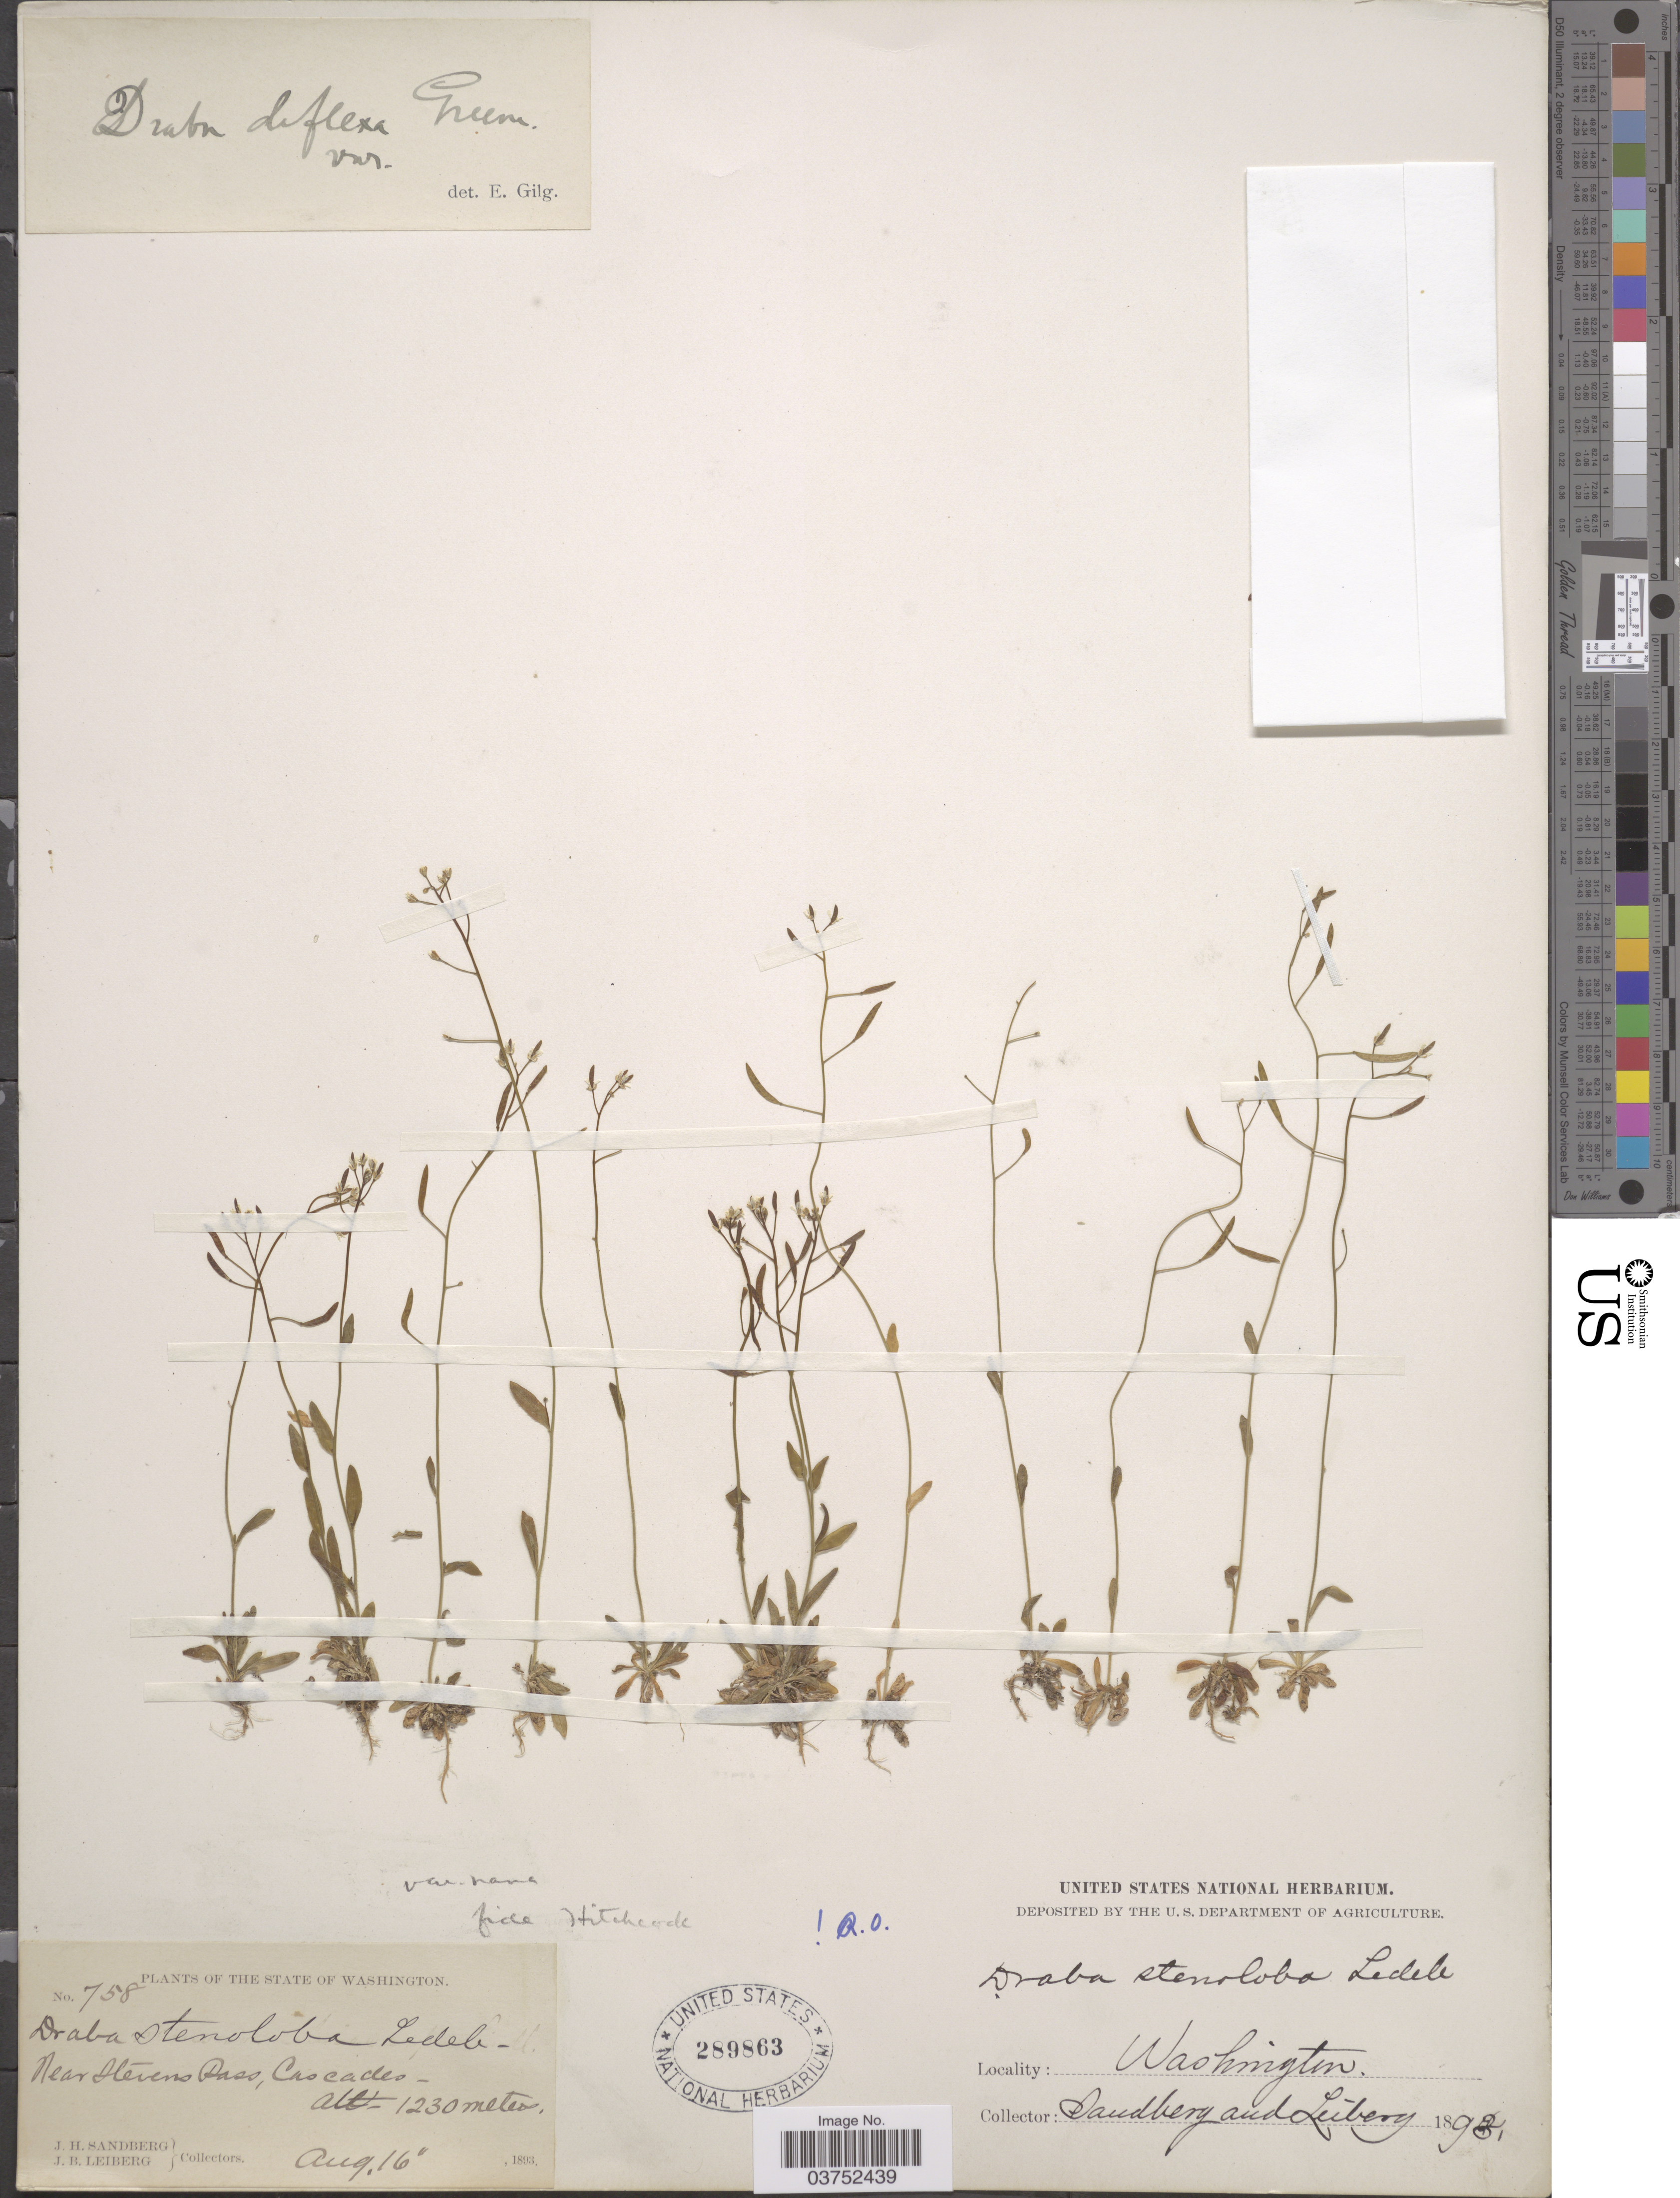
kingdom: Plantae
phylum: Tracheophyta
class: Magnoliopsida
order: Brassicales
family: Brassicaceae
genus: Draba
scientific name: Draba stenoloba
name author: Ledeb.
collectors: J. H. Sandberg & J. B. Leiberg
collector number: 758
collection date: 1893-08-16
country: United States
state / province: Washington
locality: Near Stevens Pass, Cascades.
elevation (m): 1230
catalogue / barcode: US 289863